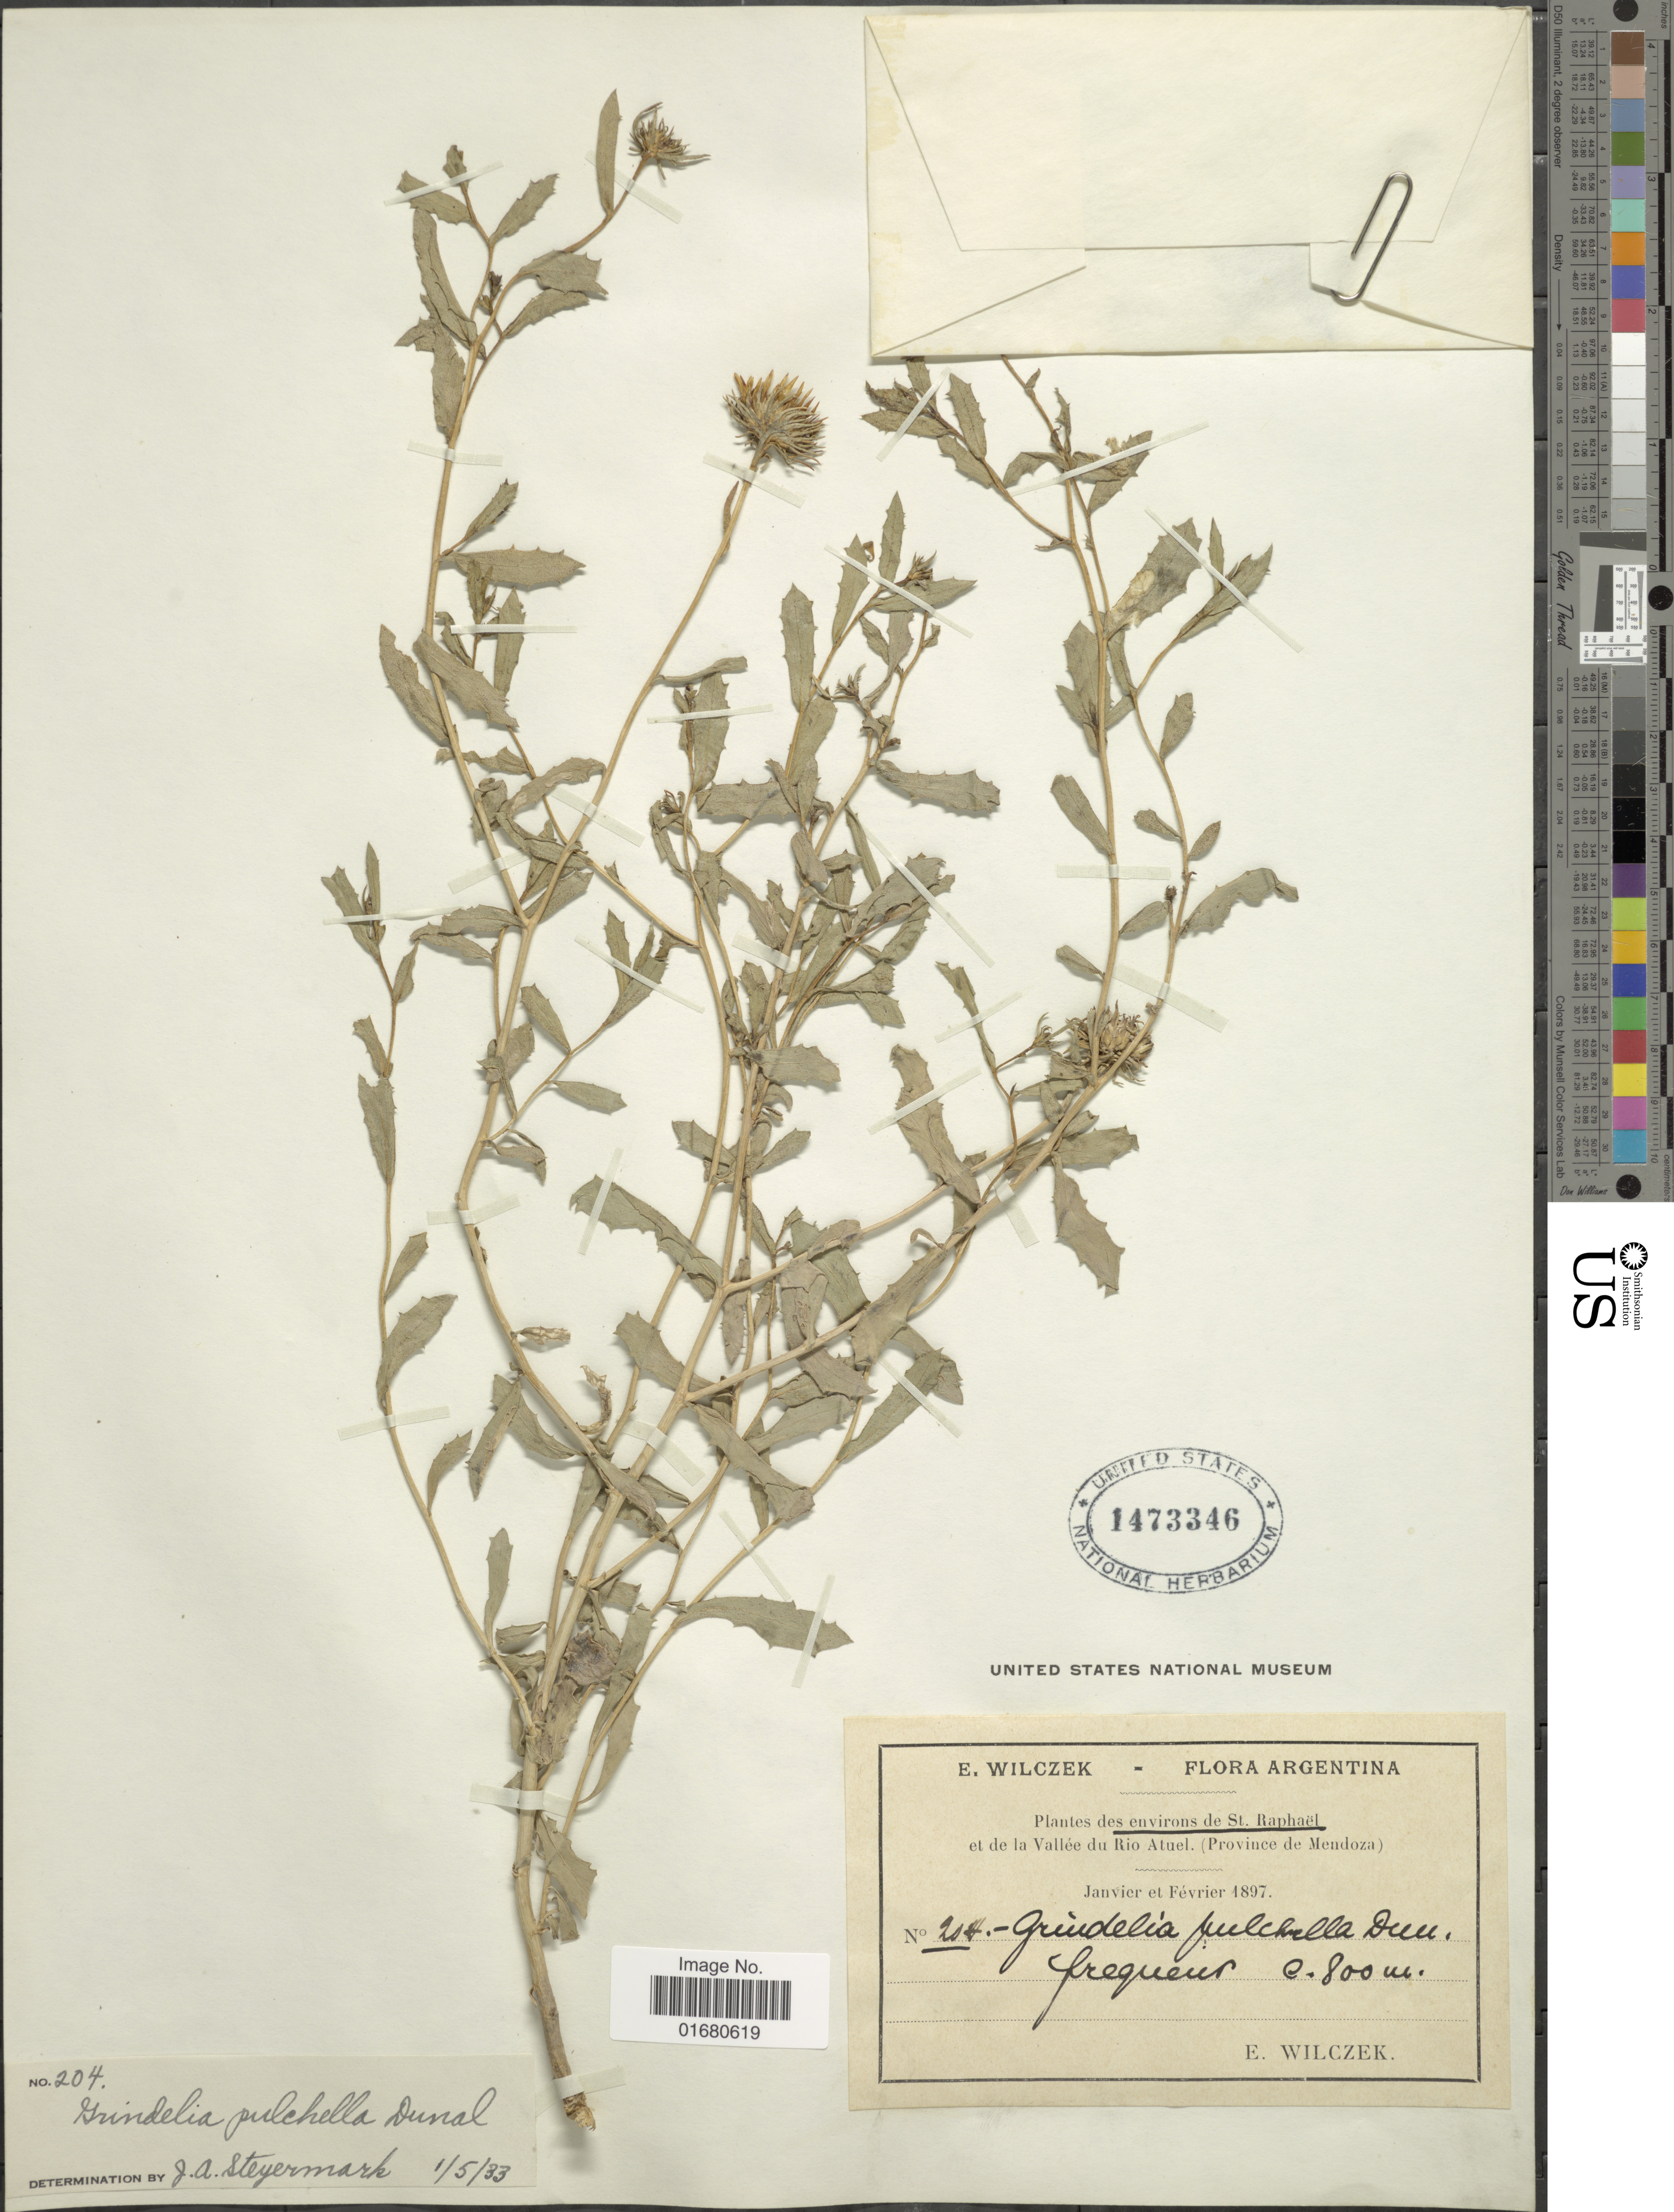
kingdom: Plantae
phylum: Tracheophyta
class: Magnoliopsida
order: Asterales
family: Asteraceae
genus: Grindelia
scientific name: Grindelia pulchella var. pulchella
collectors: E. Wilczek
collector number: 204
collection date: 1897-01/1897-02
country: Argentina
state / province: Mendoza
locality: Des environs de St. Raphael, et de la Vallee du Rio Atuel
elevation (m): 800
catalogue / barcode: US 1473346